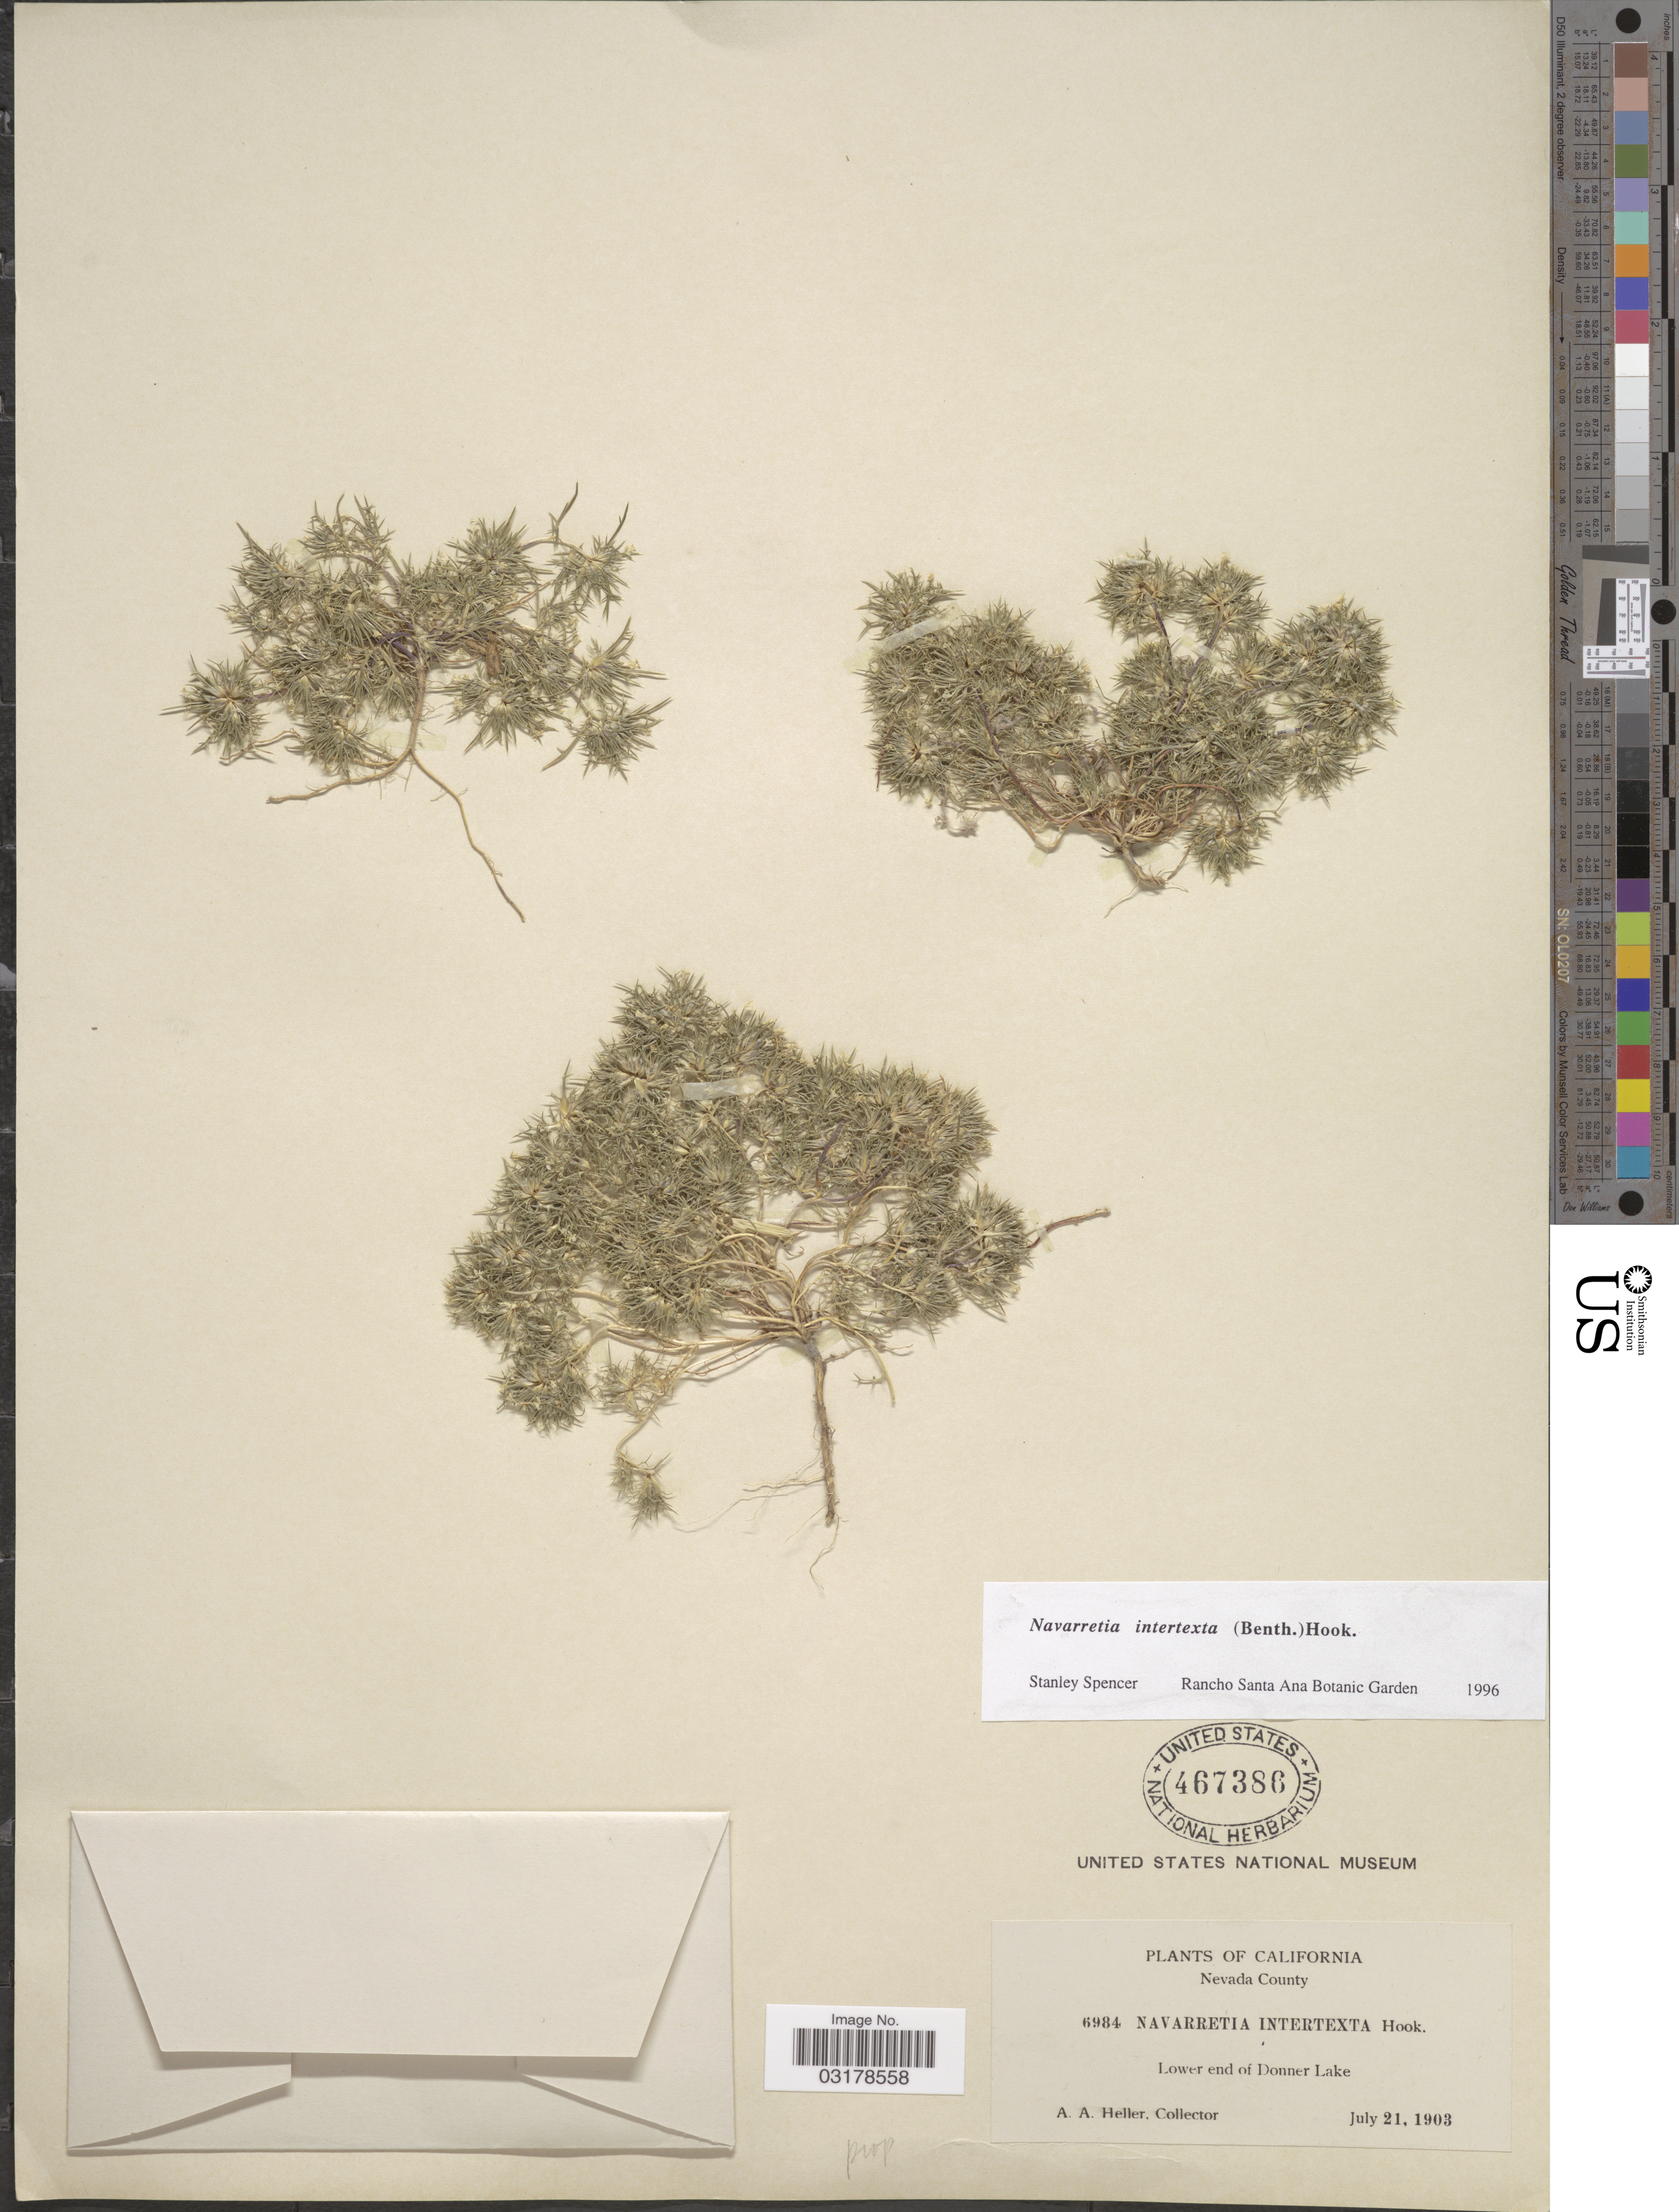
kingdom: Plantae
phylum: Tracheophyta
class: Magnoliopsida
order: Ericales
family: Polemoniaceae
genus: Navarretia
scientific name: Navarretia intertexta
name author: (Benth.) Hook.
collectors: A. A. Heller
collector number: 6984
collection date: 1903-07-21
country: United States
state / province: California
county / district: Nevada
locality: Nevada County. Lower end of Donner Lake.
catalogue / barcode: US 467386